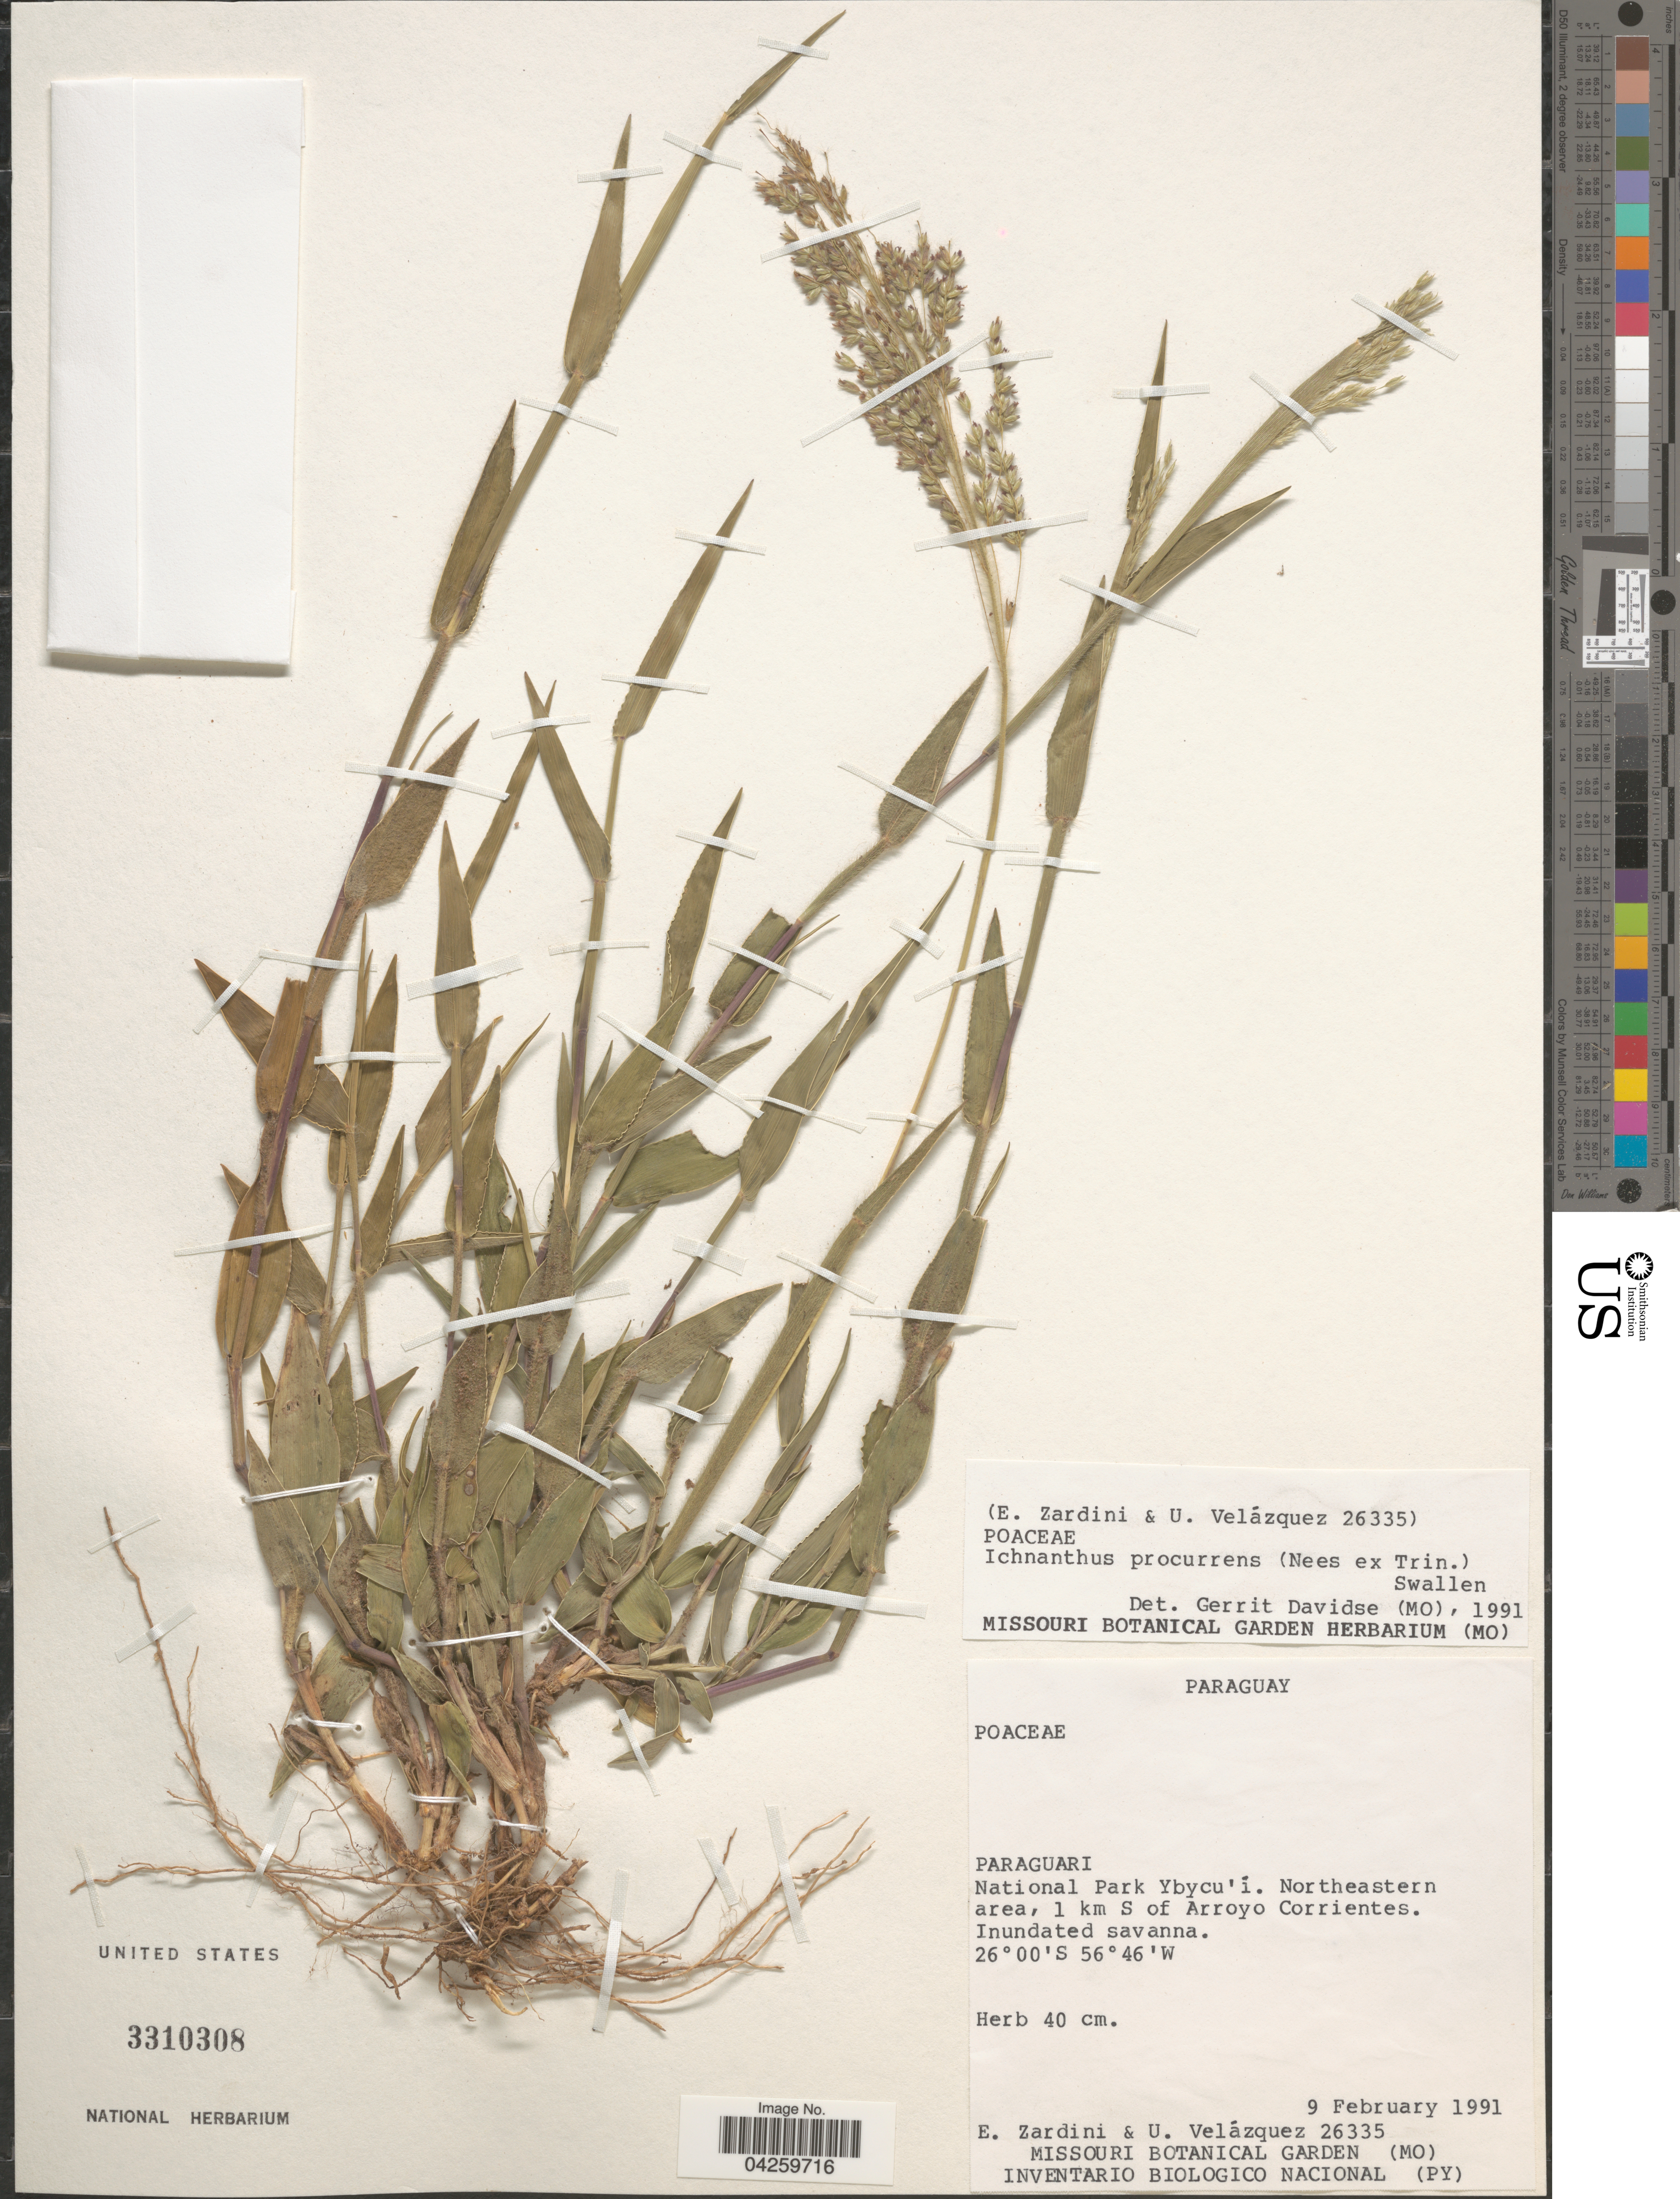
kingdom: Plantae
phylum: Tracheophyta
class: Liliopsida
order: Poales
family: Poaceae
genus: Ichnanthus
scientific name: Ichnanthus procurrens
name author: (Nees ex Trin.) Swallen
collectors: E. Zardini & U. Velázquez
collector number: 26335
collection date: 1991-02-09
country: Paraguay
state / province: Paraguari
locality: National Park Ybycu'i. Northeastern area, 1 km S of Arroyo Corrientes.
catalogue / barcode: US 3310308